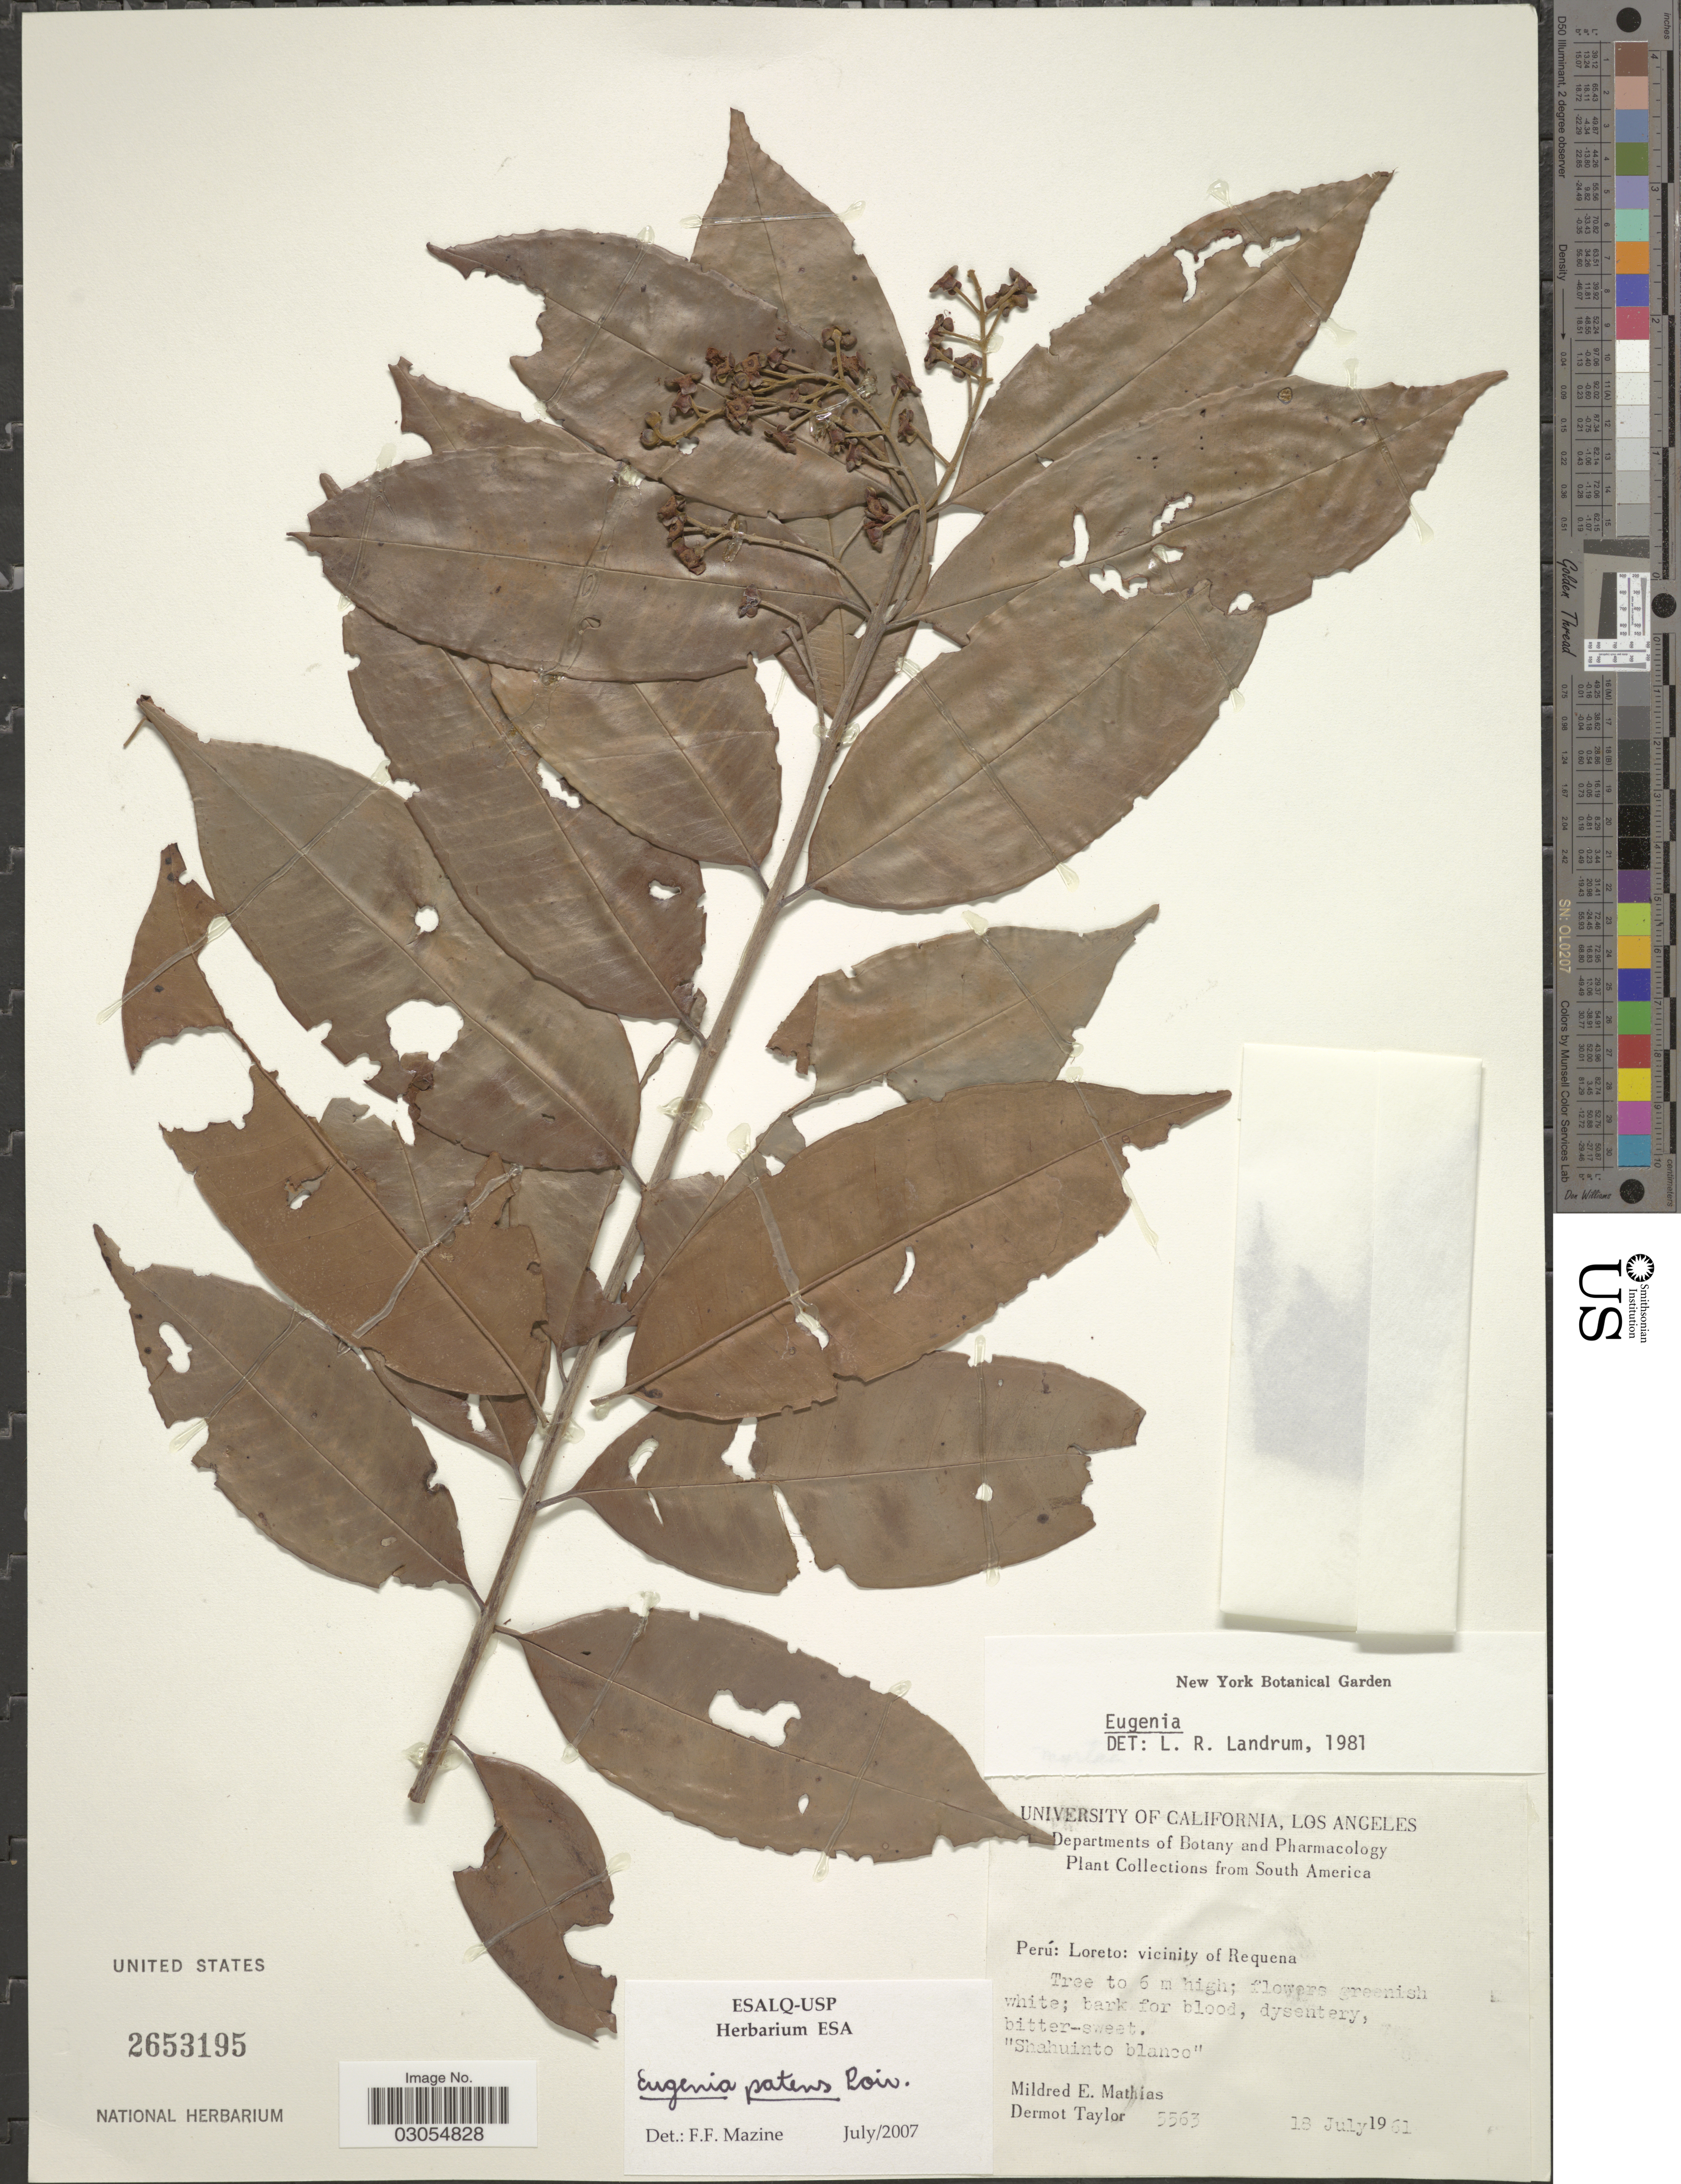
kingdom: Plantae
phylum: Tracheophyta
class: Magnoliopsida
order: Myrtales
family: Myrtaceae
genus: Eugenia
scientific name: Eugenia polystachya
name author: Rich.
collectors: M. E. Mathias & D. Taylor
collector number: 5563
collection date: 1961-07-18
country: Peru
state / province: Loreto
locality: Vicinity of Requena.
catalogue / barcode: US 2653195